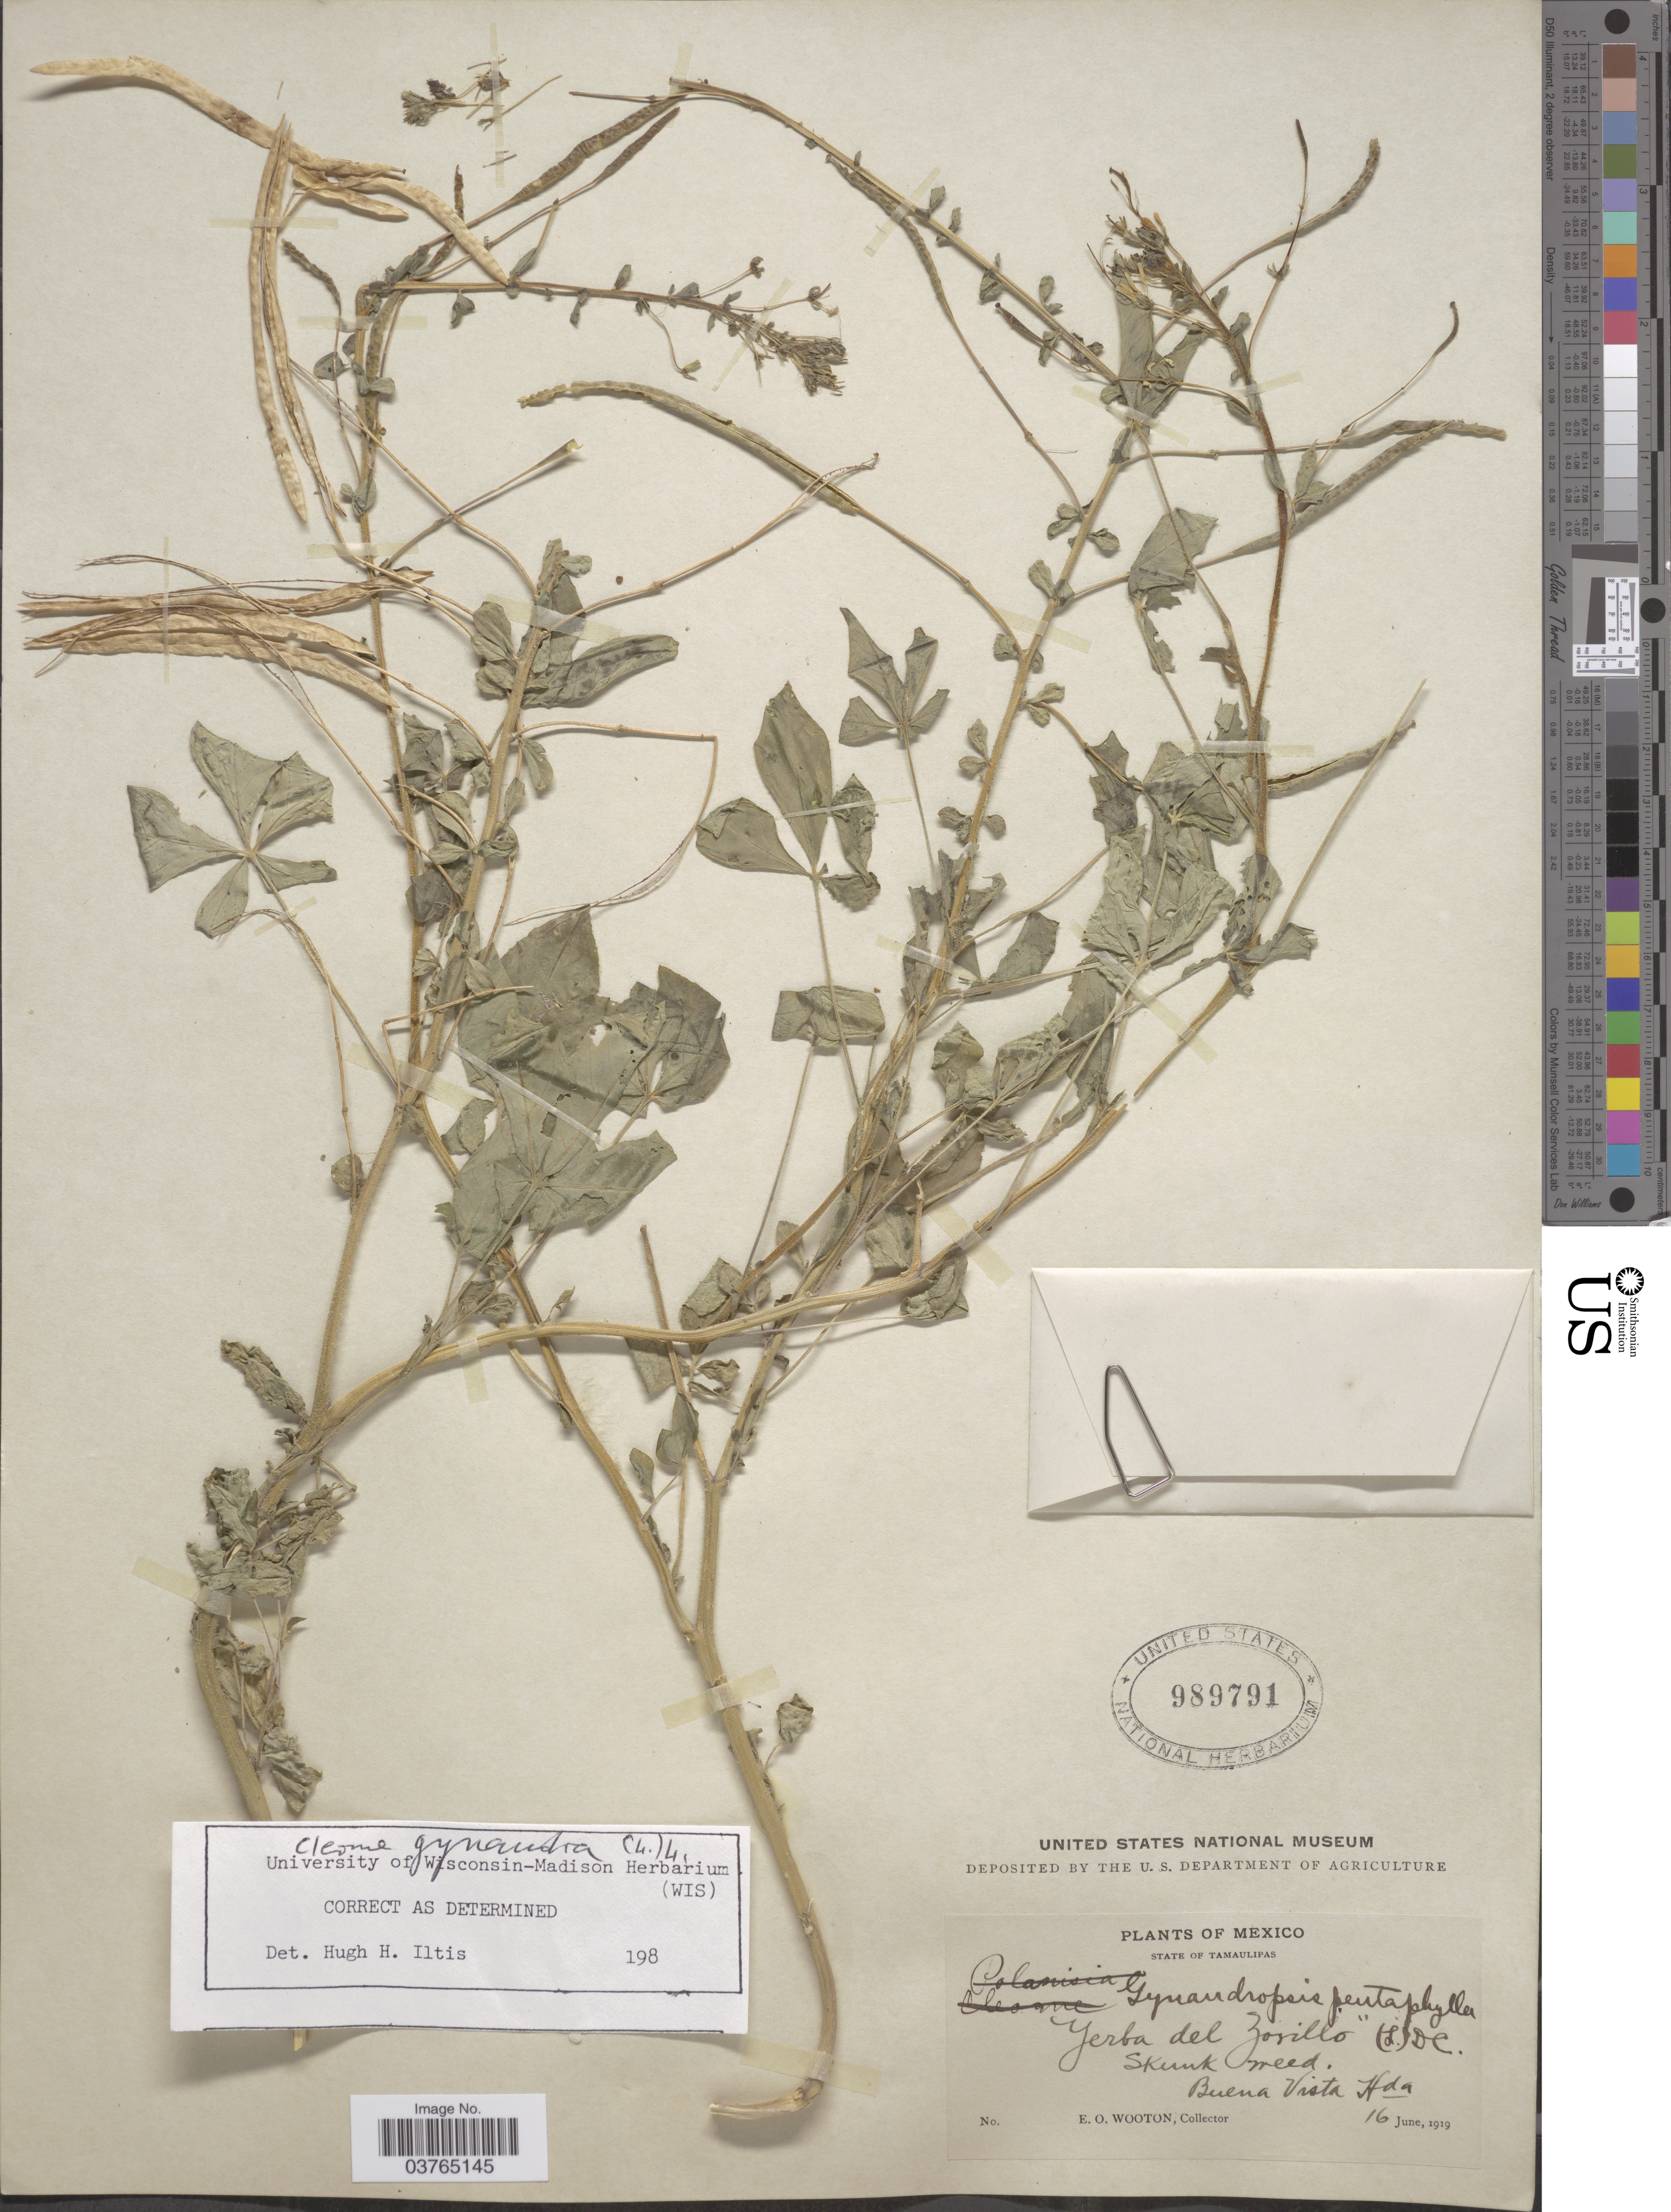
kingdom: Plantae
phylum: Tracheophyta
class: Magnoliopsida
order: Brassicales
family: Cleomaceae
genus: Gynandropsis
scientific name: Gynandropsis gynandra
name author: (L.) Briq.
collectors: E. O. Wooton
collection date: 1919-06-16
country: Mexico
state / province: Tamaulipas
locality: Yerba del Zorillo. [unsure placement] Buena Vista Hda.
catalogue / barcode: US 989791